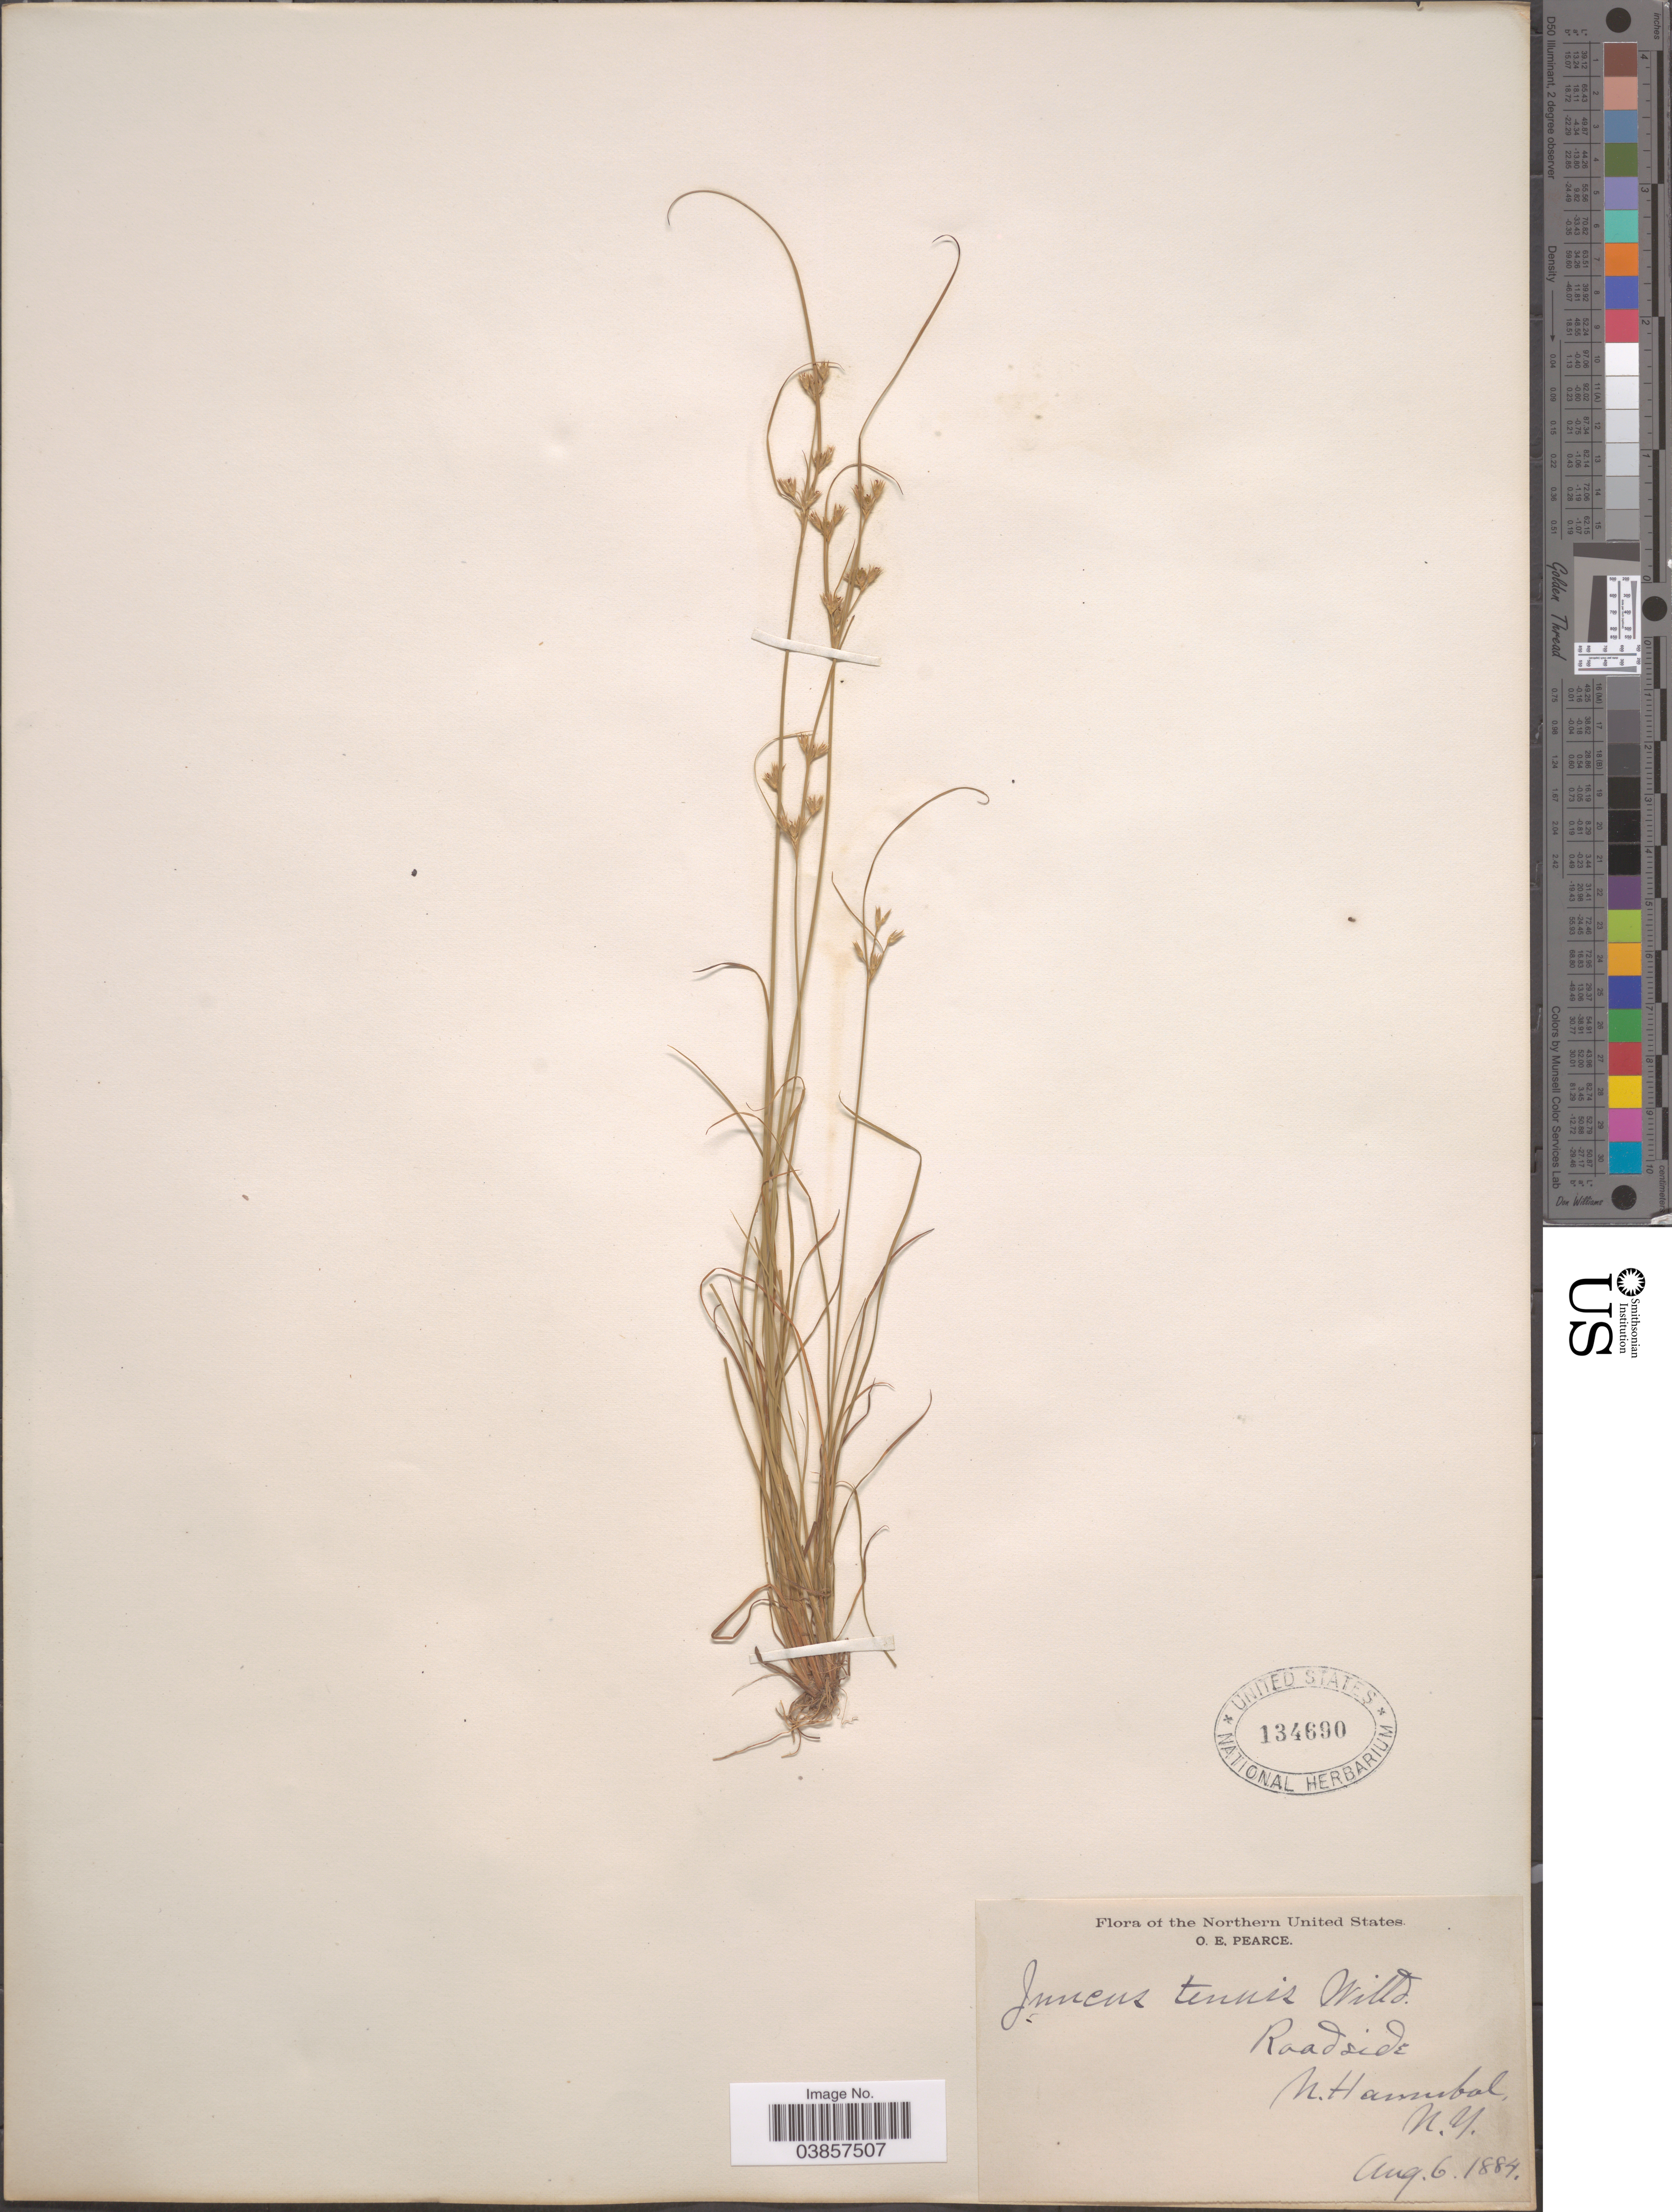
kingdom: Plantae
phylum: Tracheophyta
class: Liliopsida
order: Poales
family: Juncaceae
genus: Juncus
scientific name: Juncus tenuis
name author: Willd.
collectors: O. E. Pearce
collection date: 1884-08-06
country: United States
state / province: New York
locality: Northern United States. Roadside N. Hannibal.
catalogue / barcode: US 134690